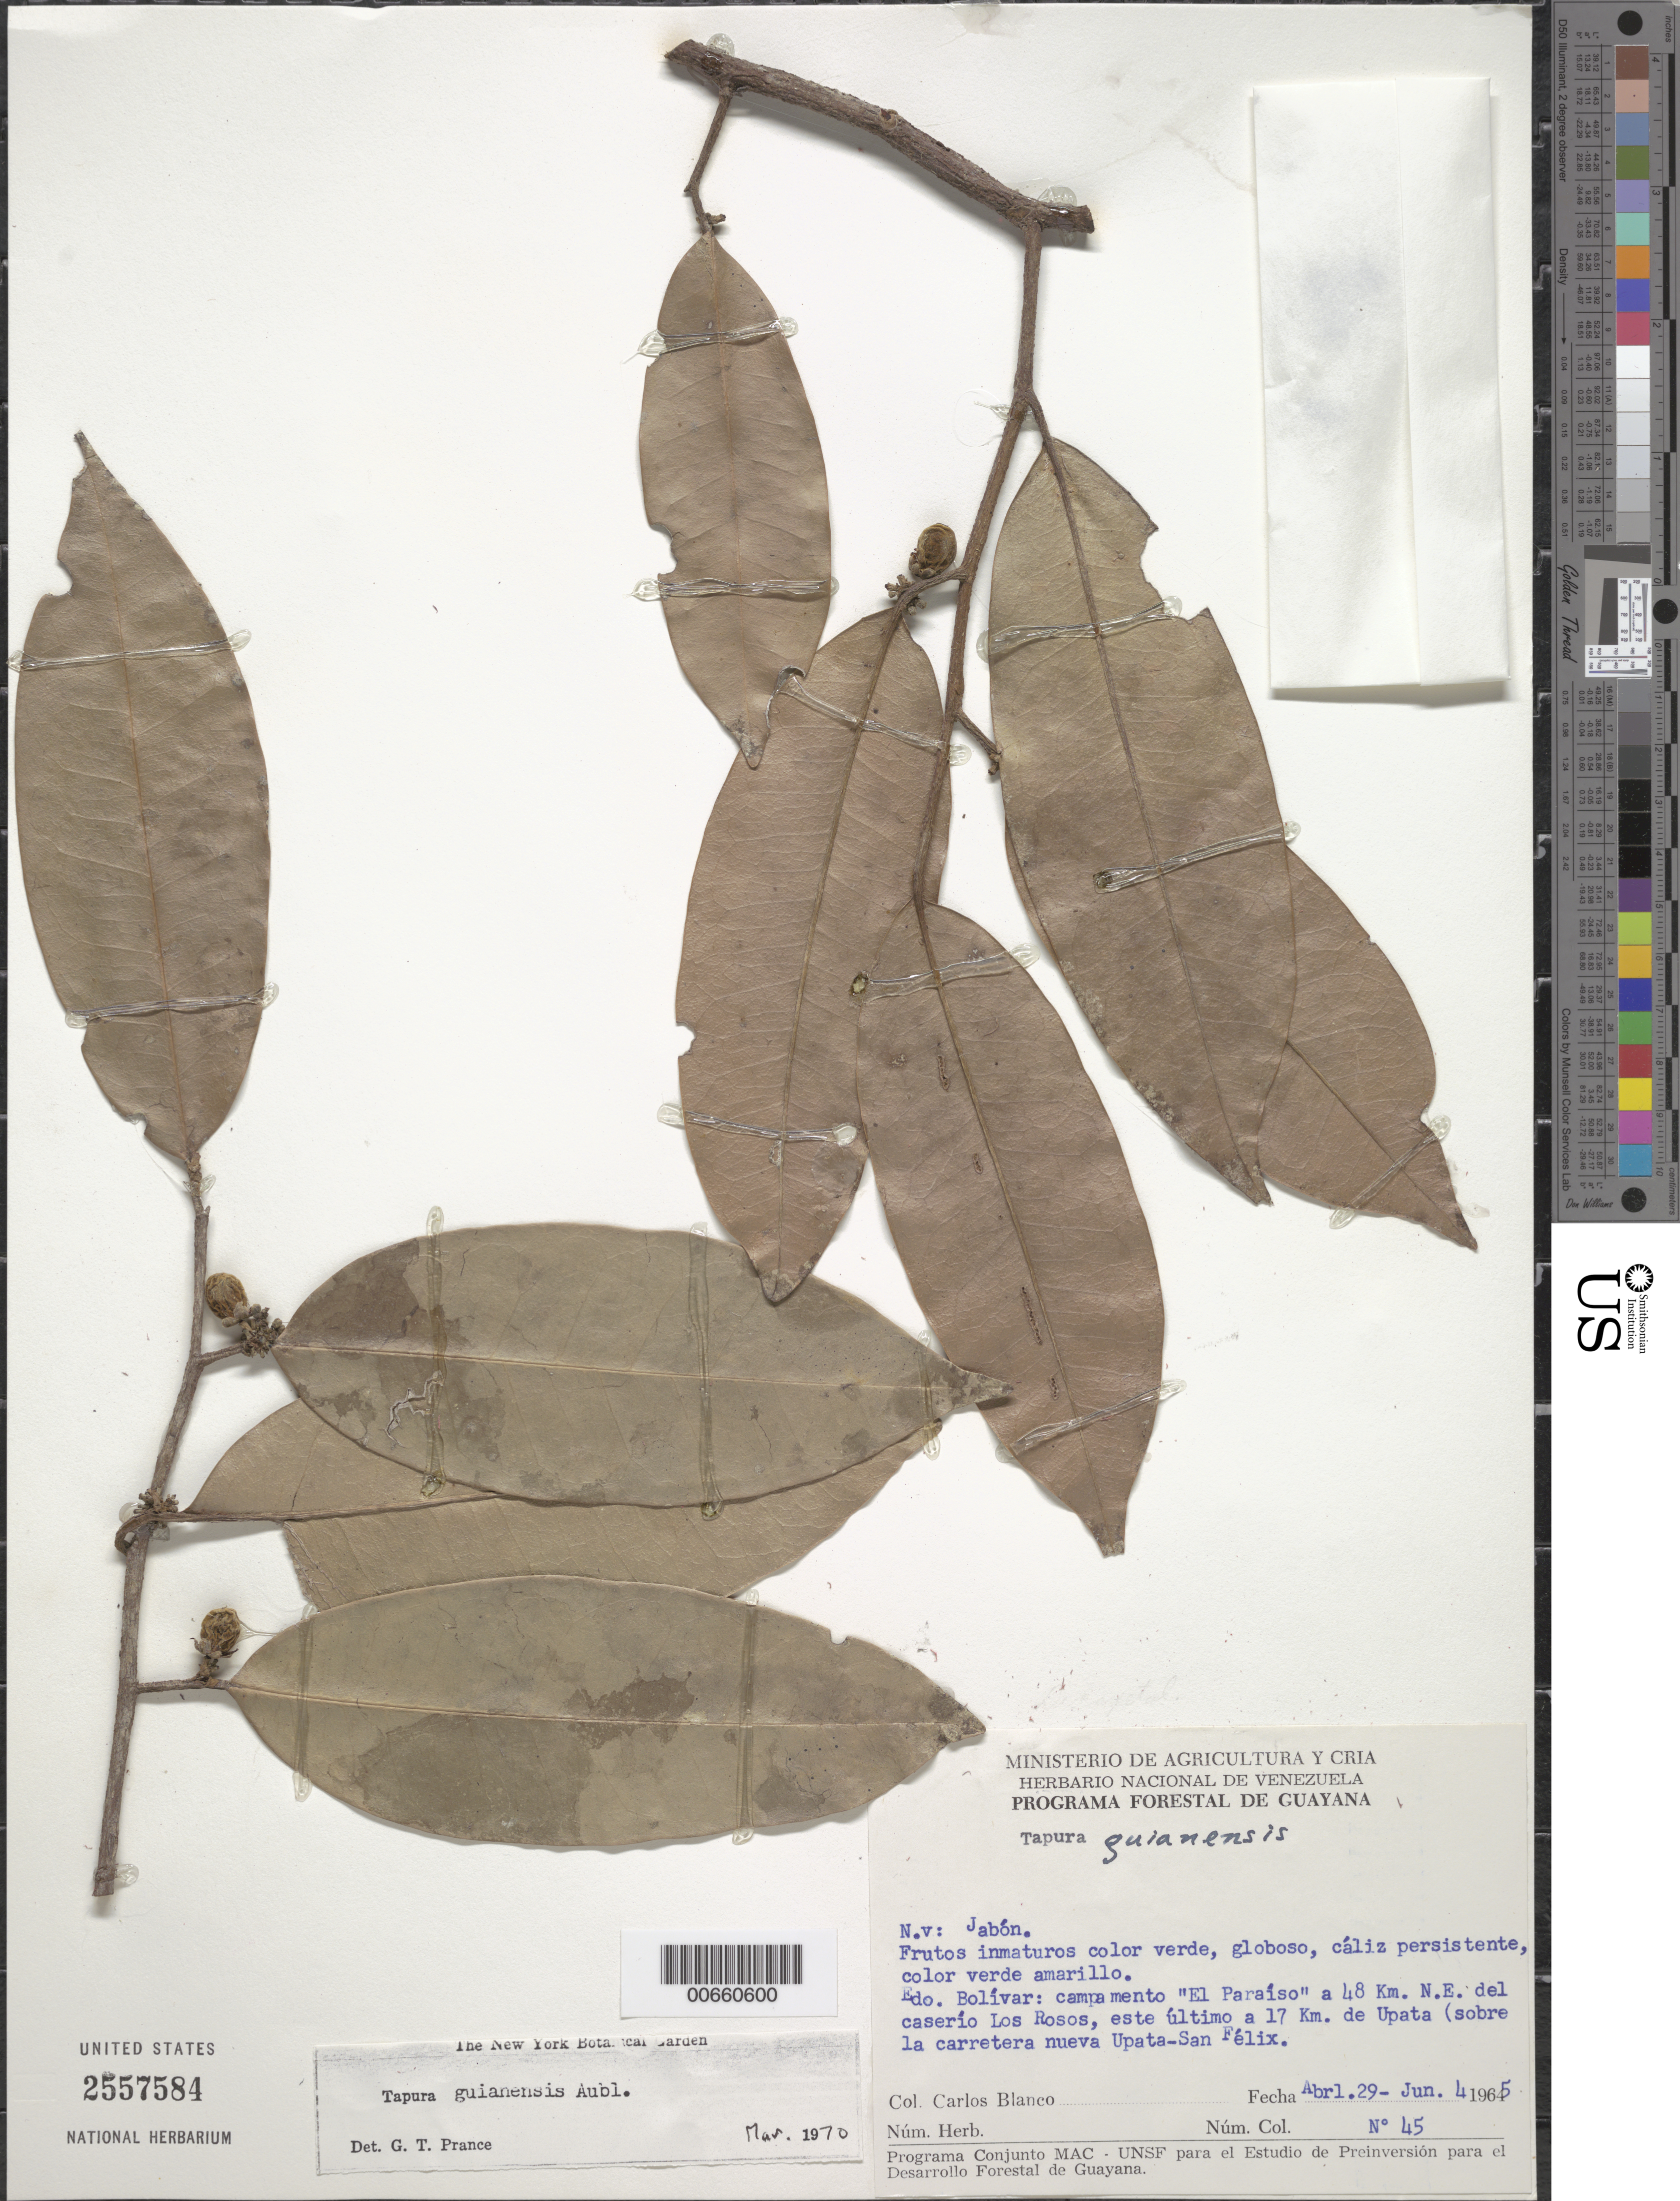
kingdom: Plantae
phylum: Tracheophyta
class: Magnoliopsida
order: Malpighiales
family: Dichapetalaceae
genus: Tapura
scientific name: Tapura guianensis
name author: Aubl.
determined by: Prance, G. T.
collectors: C. A. Blanco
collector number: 45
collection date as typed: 29-Apr-65 to 4-Jun-65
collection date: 1965-04-29/1965-06-04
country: Venezuela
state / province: Bolívar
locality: Campamento "El Paraiso" a 48 km NE del caserío Los Rosos, este ultimo aprox. 17 km de Upata (sobre la carretera nueva Upata-San Felix)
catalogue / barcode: US 2557584